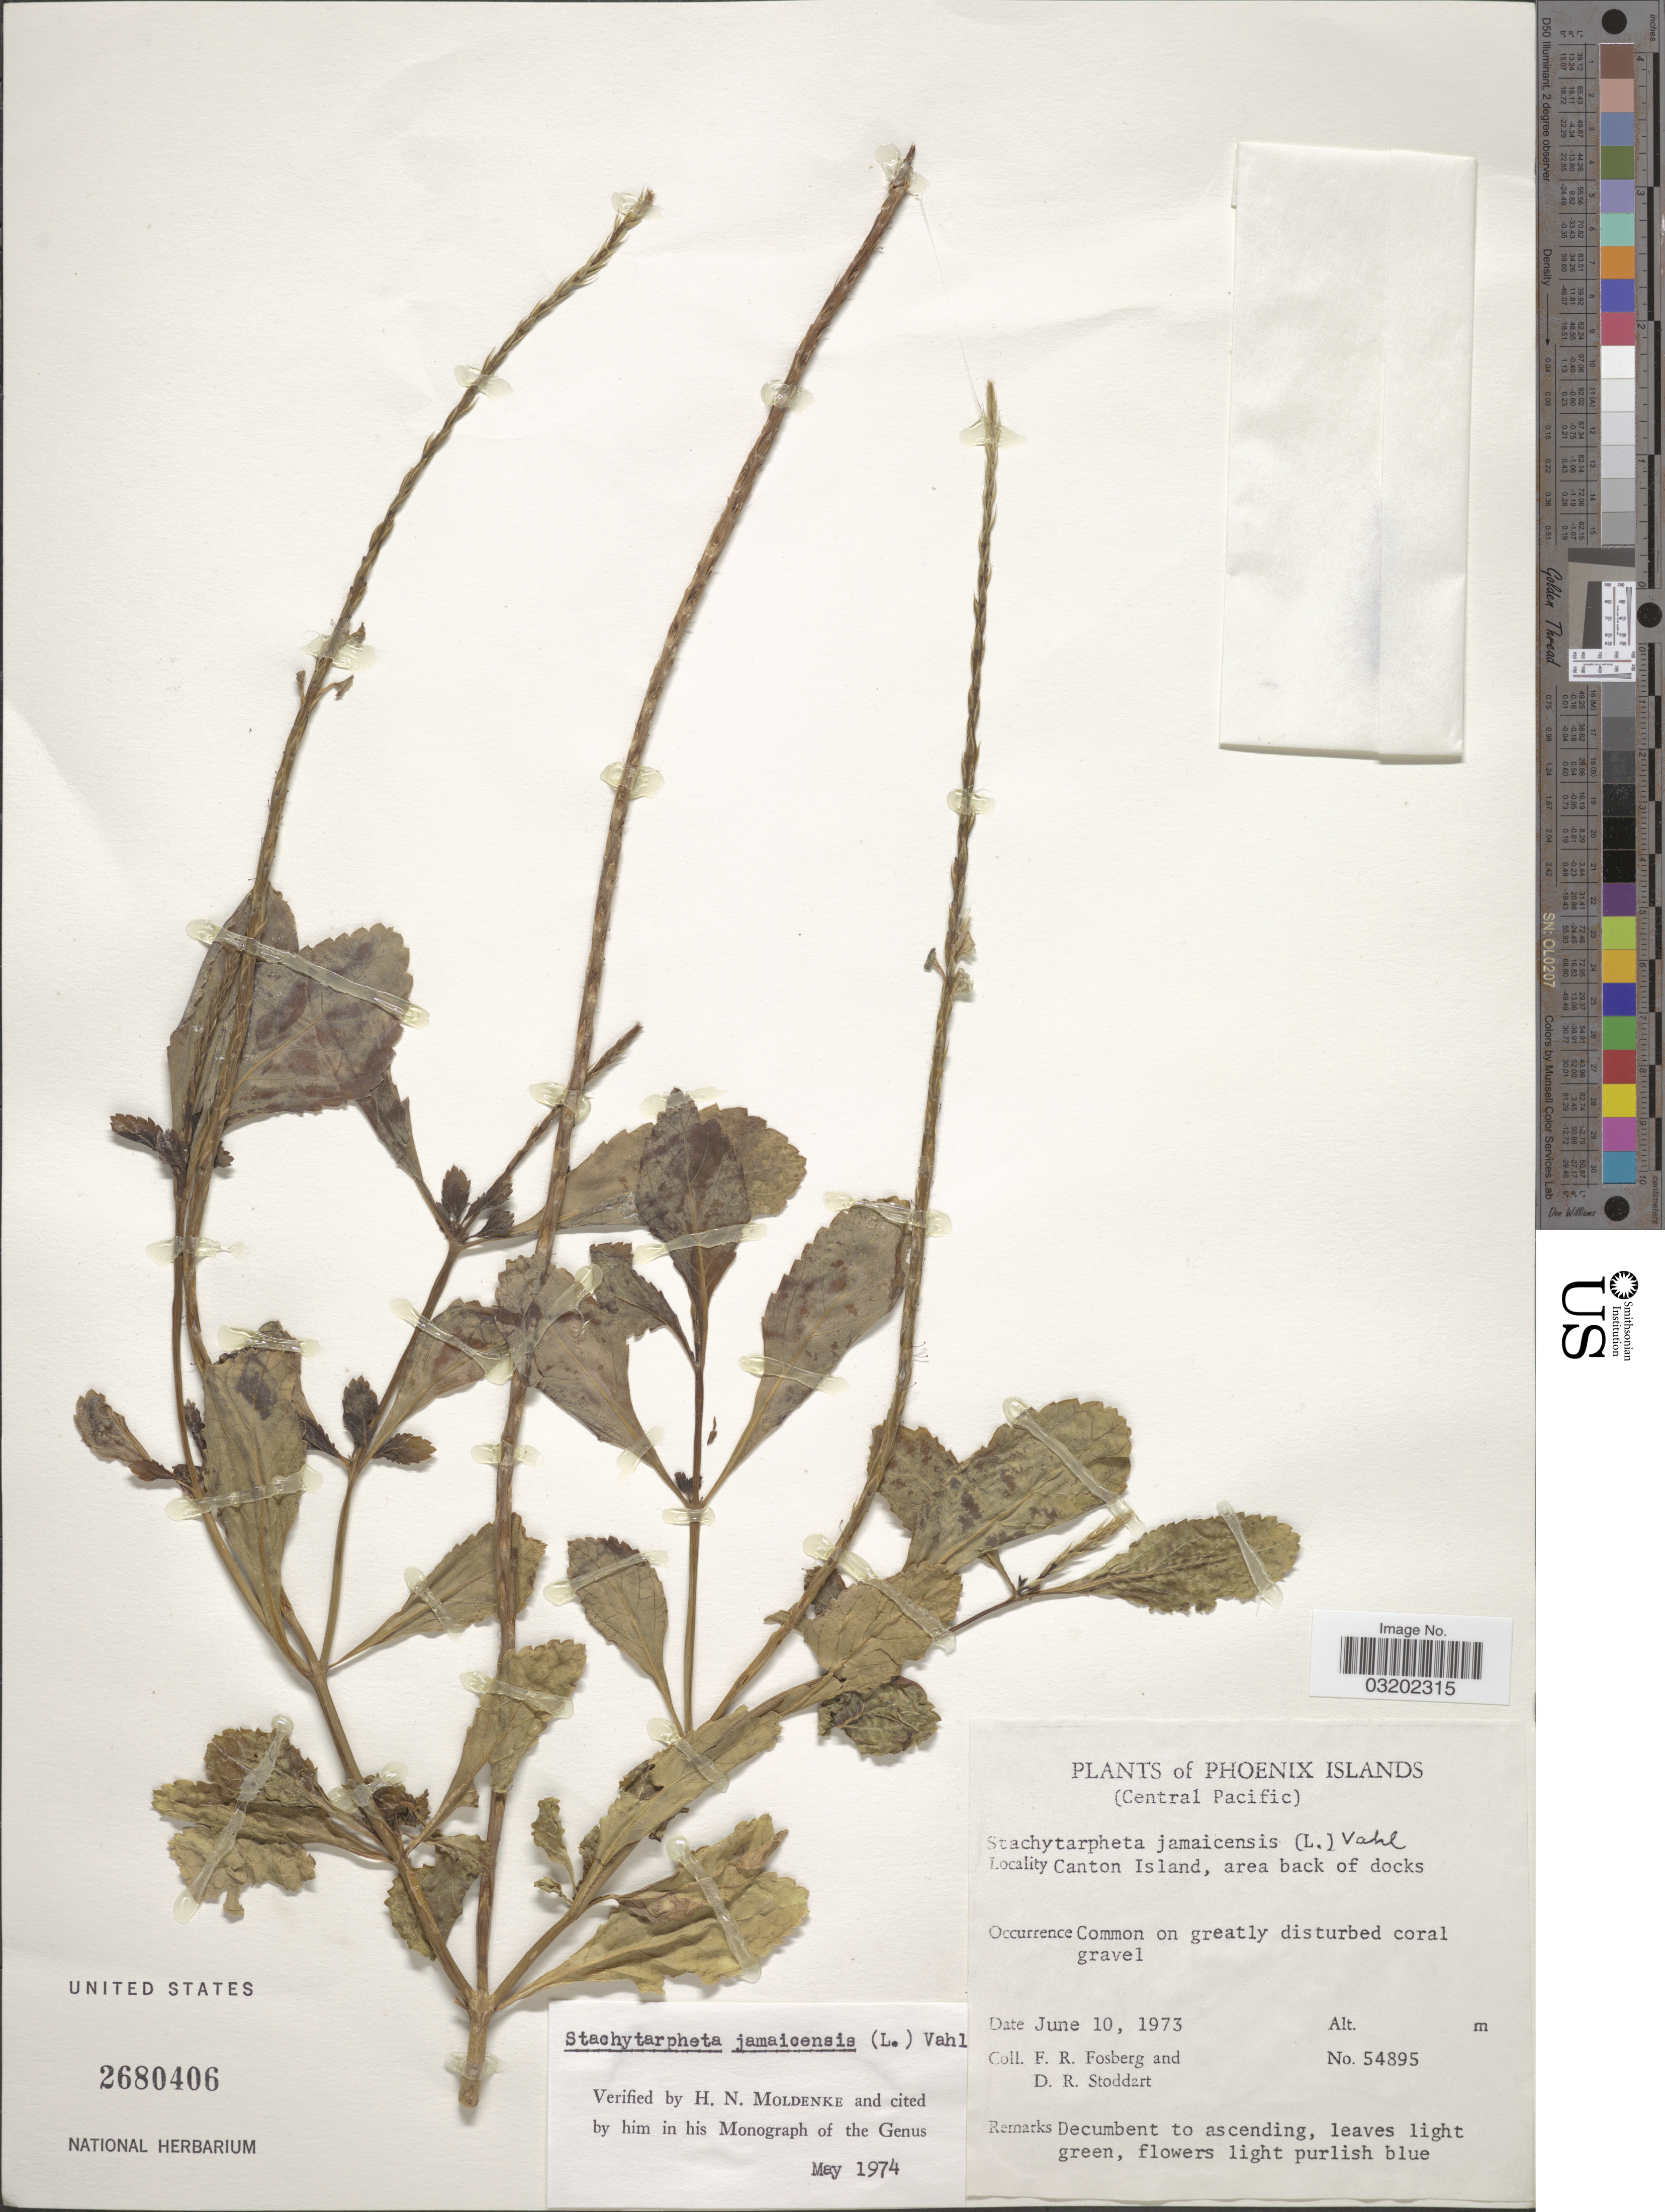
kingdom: Plantae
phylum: Tracheophyta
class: Magnoliopsida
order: Lamiales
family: Verbenaceae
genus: Stachytarpheta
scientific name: Stachytarpheta jamaicensis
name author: (L.) Vahl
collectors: F. R. Fosberg & D. R. Stoddart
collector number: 54895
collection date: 1973-06-10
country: Kiribati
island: Kanton [Canton] Atoll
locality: Phoenix Islands (Central Pacific). Canton Island, area back of docks.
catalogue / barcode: US 2680406